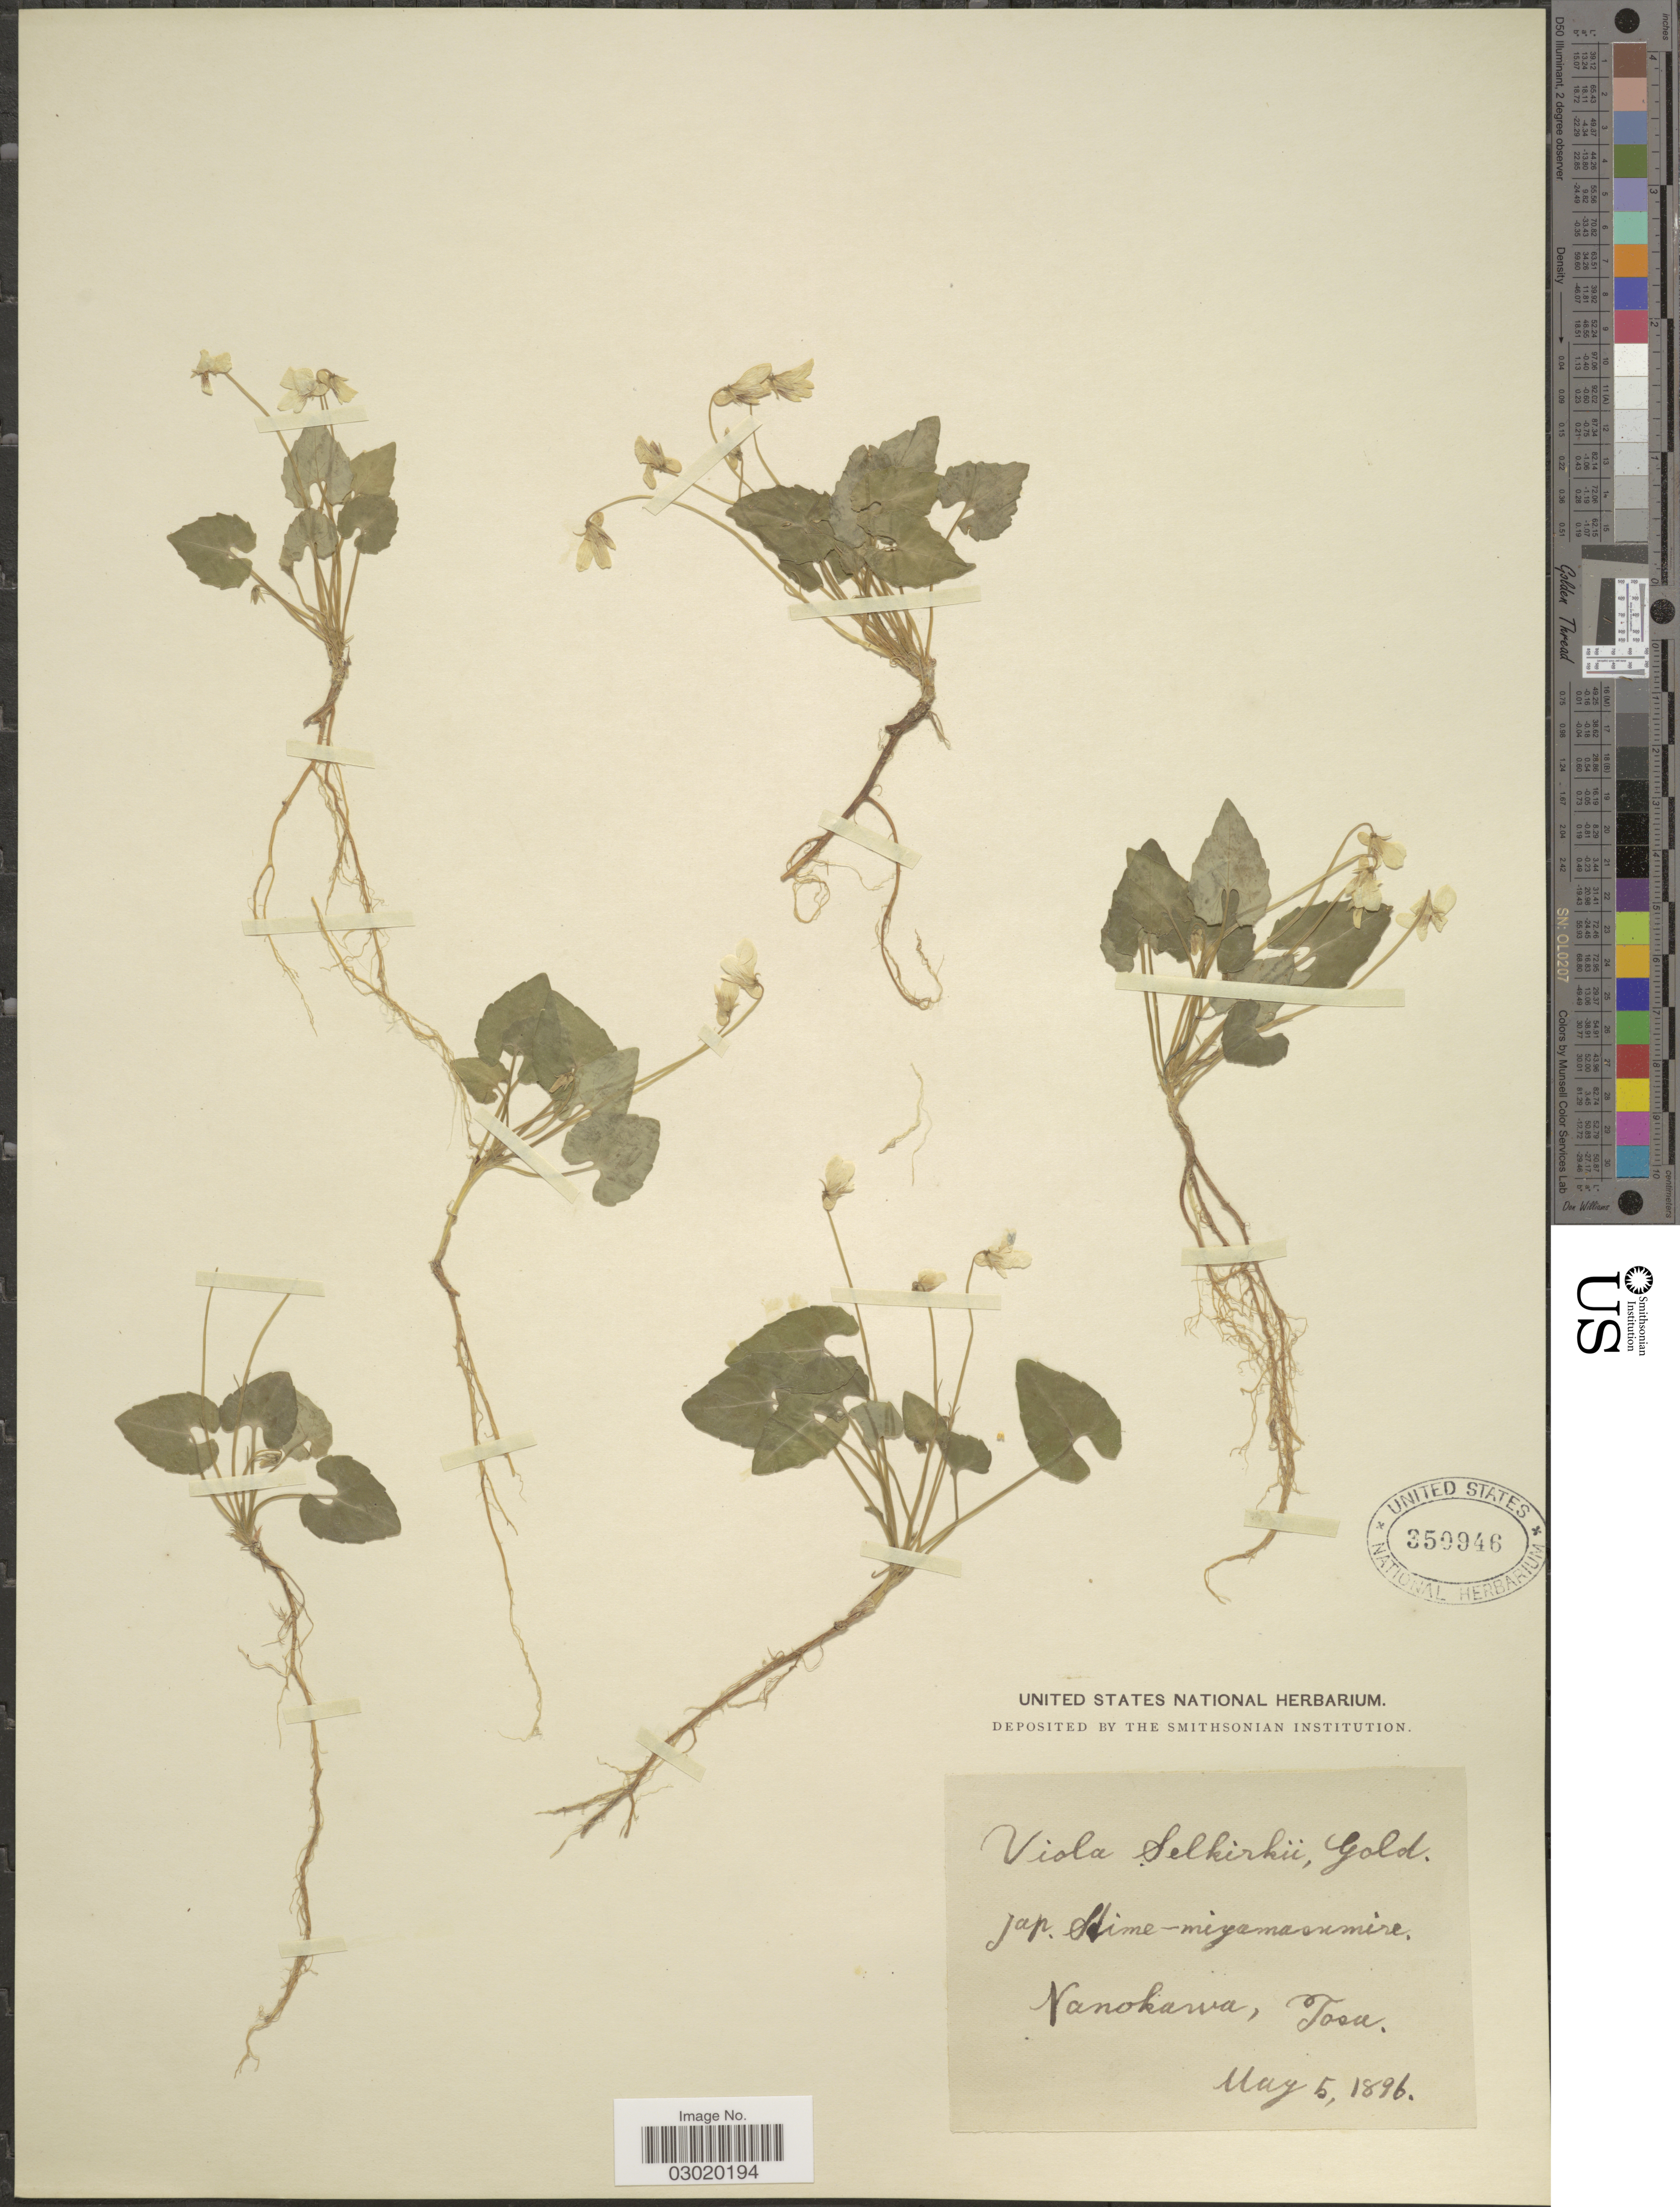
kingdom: Plantae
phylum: Tracheophyta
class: Magnoliopsida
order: Malpighiales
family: Violaceae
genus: Viola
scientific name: Viola selkirkii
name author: Pursh ex Goldie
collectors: ex herb. United States National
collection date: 1896-05-05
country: Japan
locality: Nanokawa, Tosa.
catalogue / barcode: US 350946